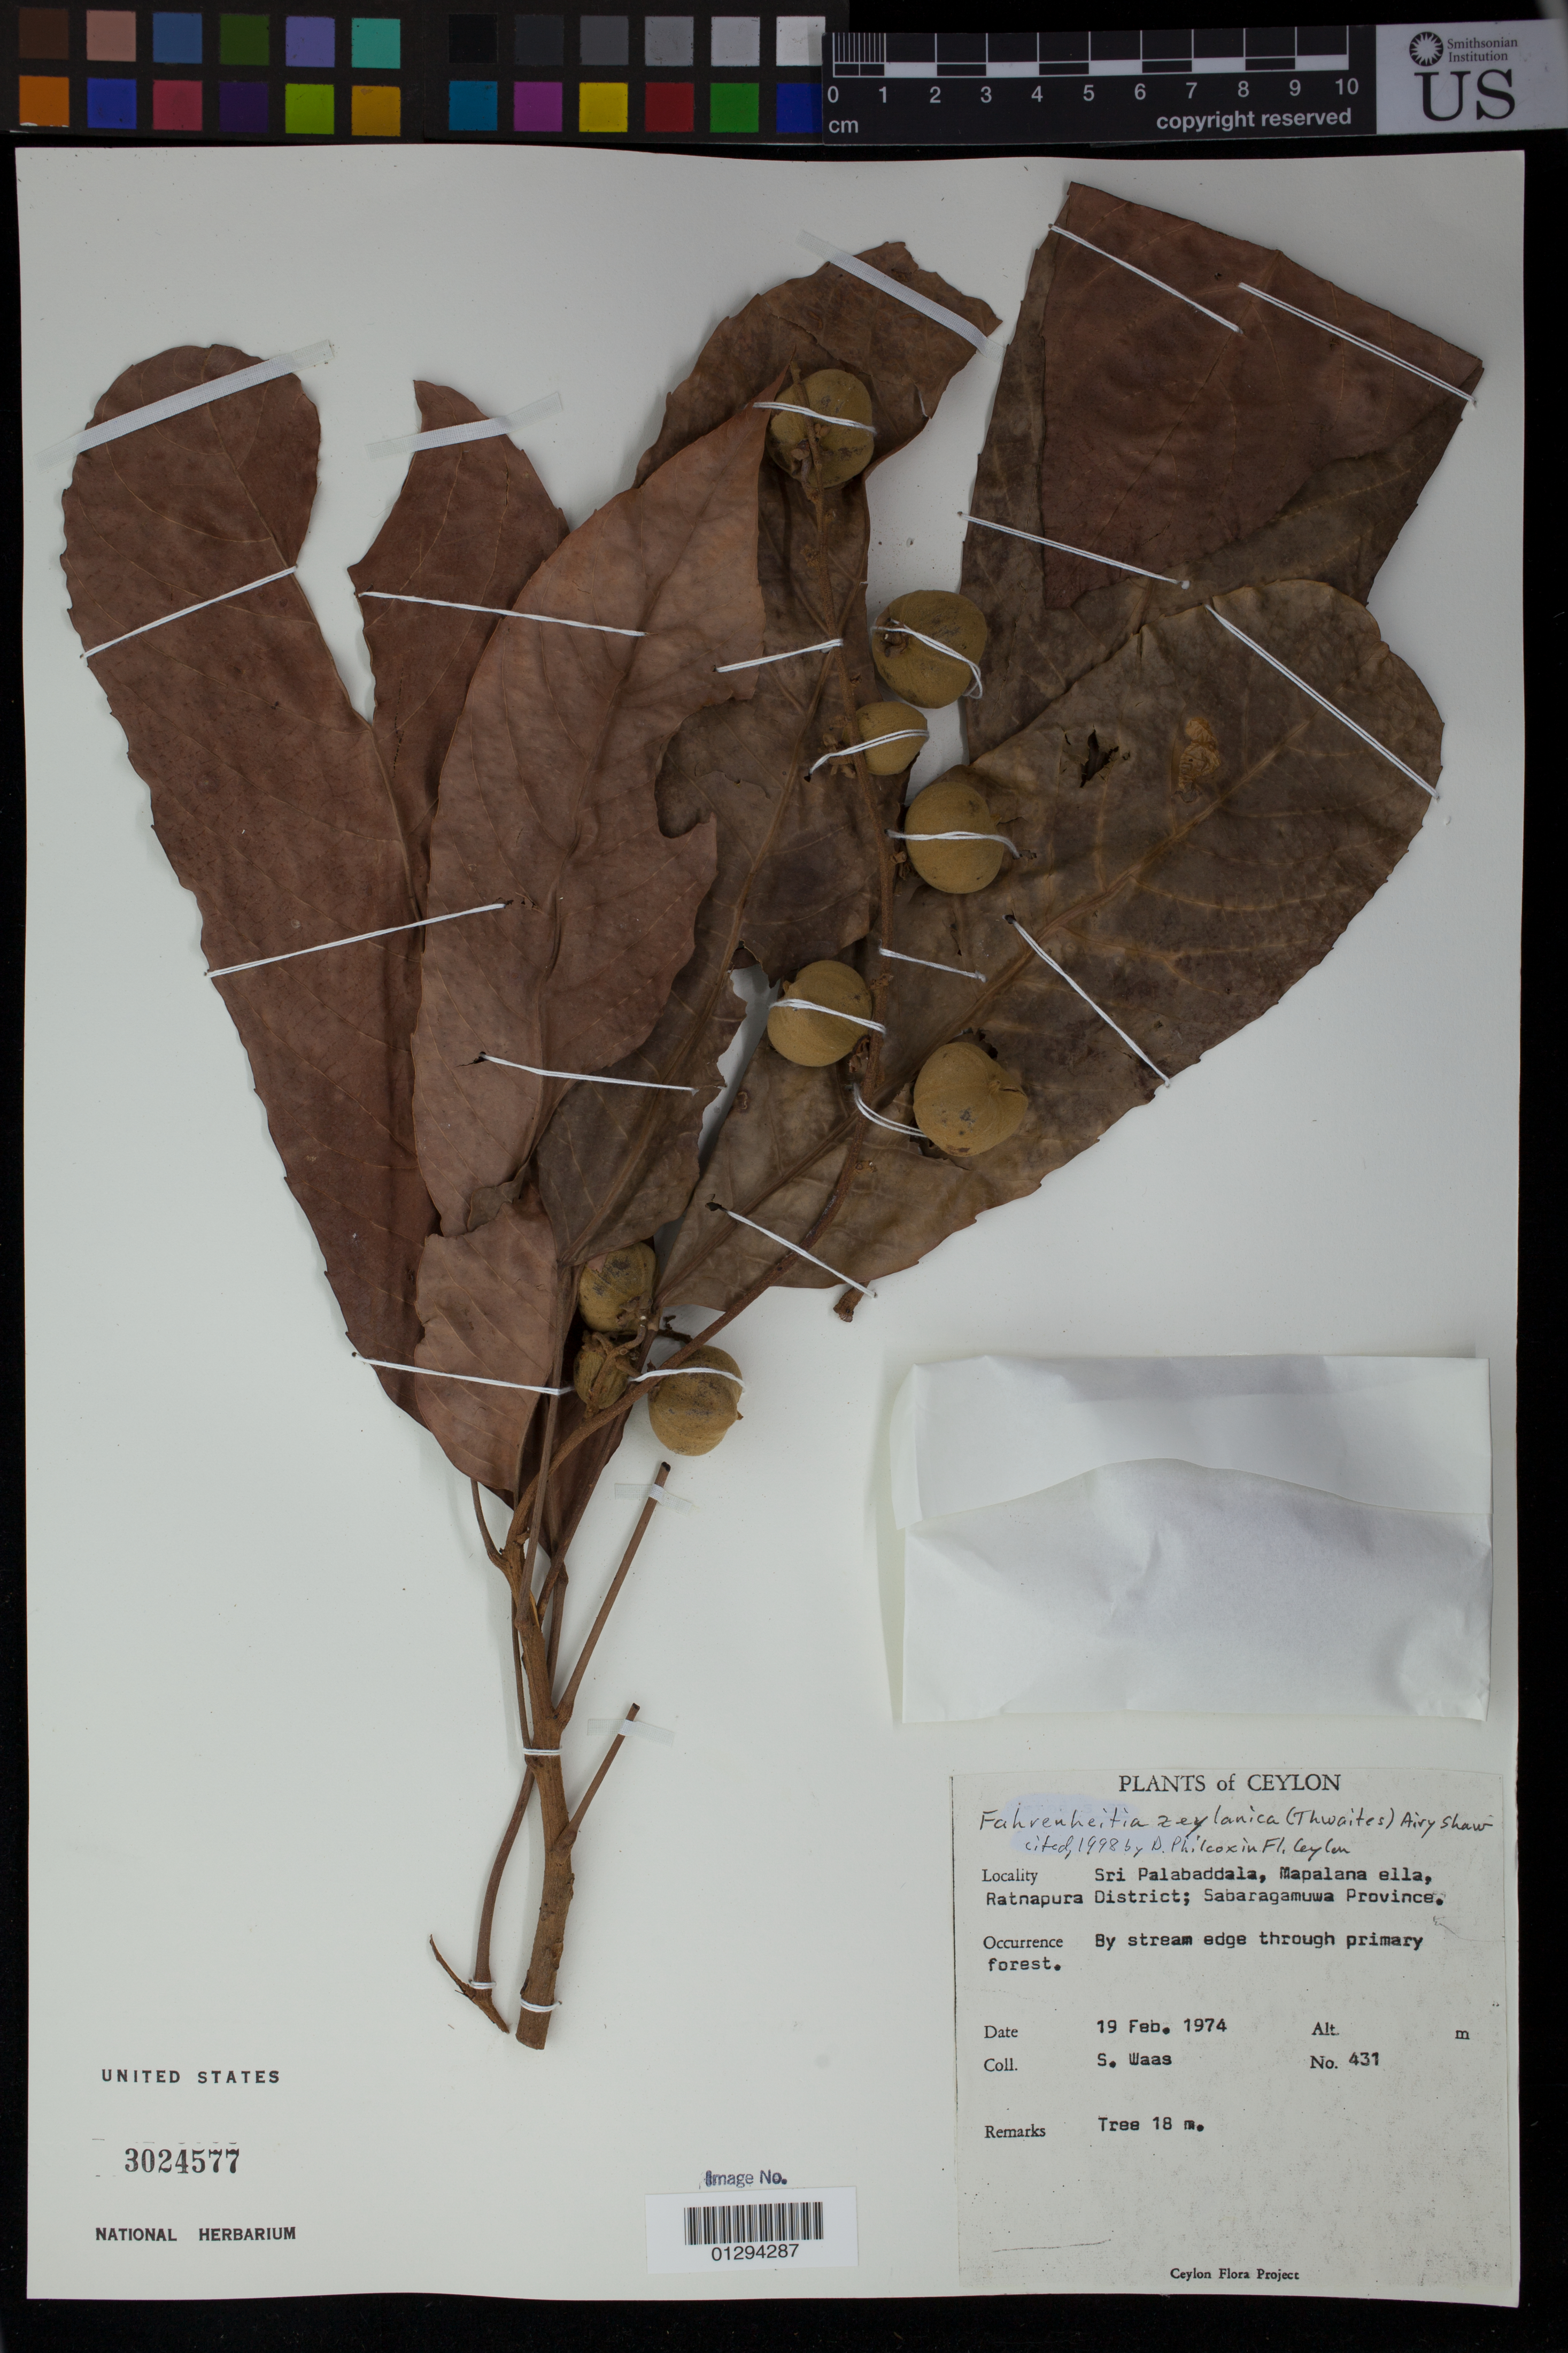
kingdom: Plantae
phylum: Tracheophyta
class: Magnoliopsida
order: Malpighiales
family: Euphorbiaceae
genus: Fahrenheitia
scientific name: Fahrenheitia zeylanica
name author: (Thwaites) Airy Shaw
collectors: S. Waas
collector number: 431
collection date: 1974-02-19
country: Sri Lanka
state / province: Sabaragamuwa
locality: Sri Palabaddala, Mapalana ella, Ratnapura District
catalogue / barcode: US 3024577